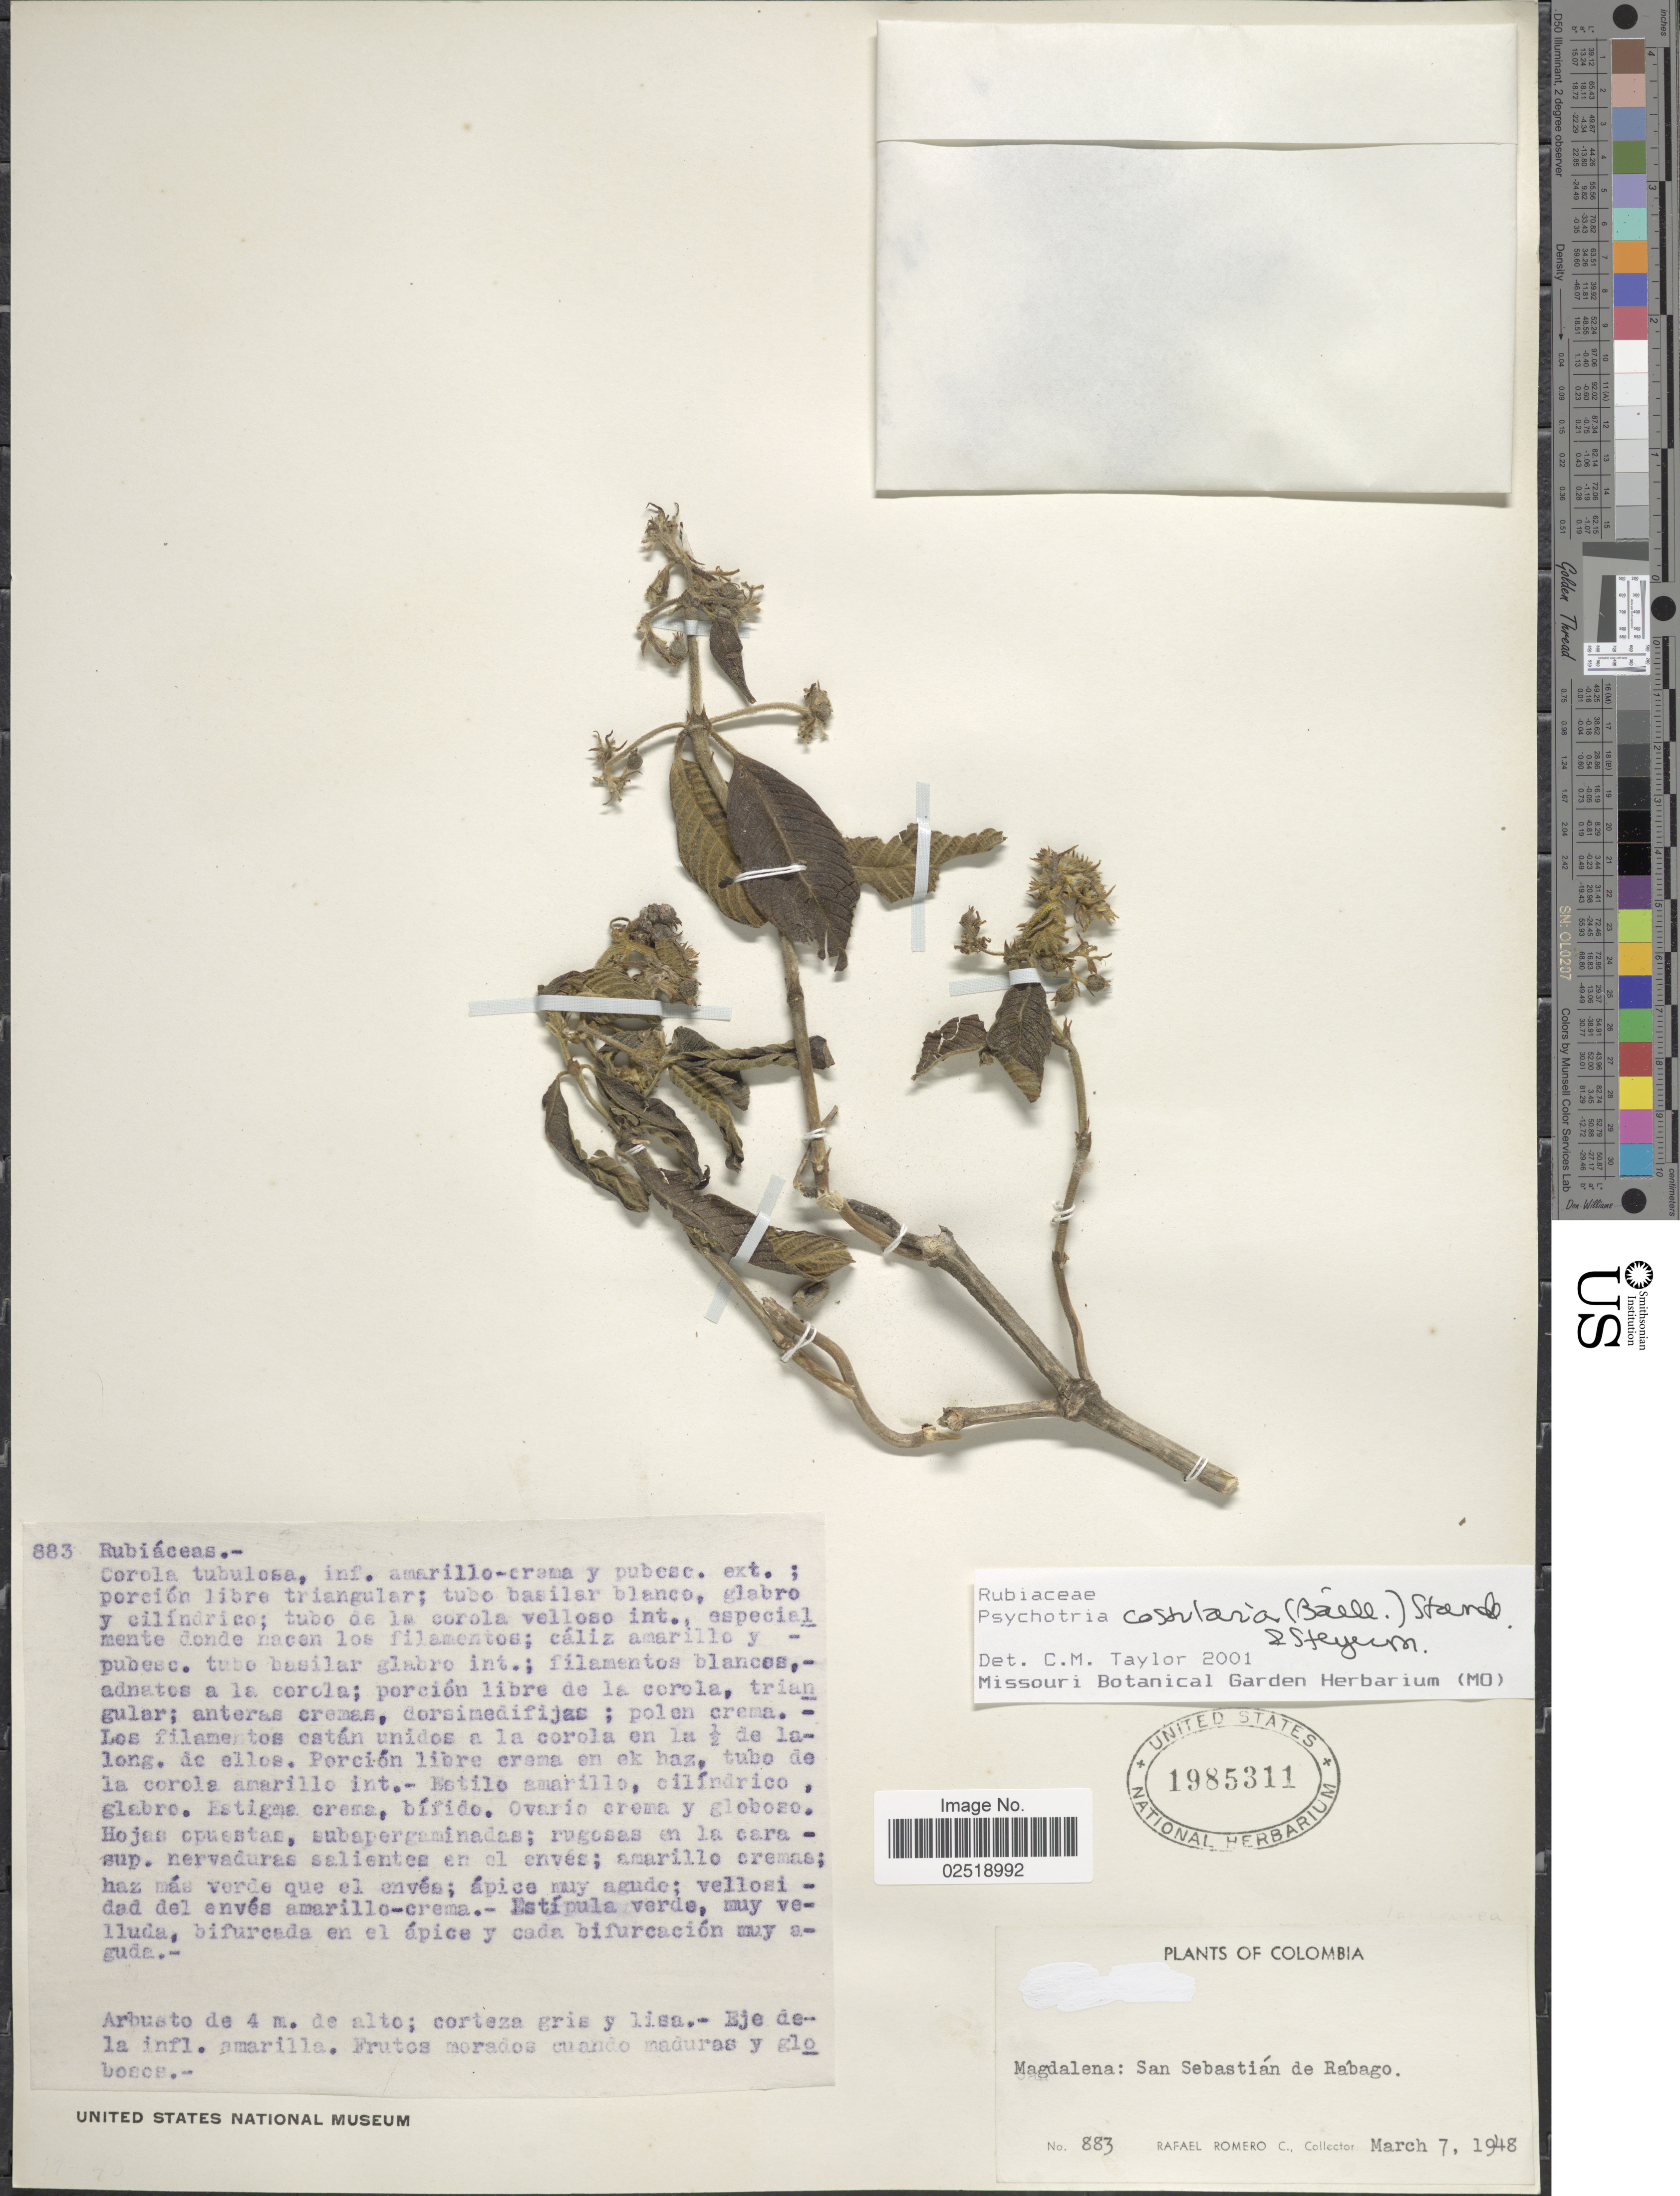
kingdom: Plantae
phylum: Tracheophyta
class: Magnoliopsida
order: Gentianales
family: Rubiaceae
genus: Psychotria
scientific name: Psychotria costularia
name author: (Baill.) Standl. & Steyerm.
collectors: R. Romero Castañeda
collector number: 883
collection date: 1948-03-07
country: Colombia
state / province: Magdalena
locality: Magdalena: San Sebastian de Rabago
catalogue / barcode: US 1985311